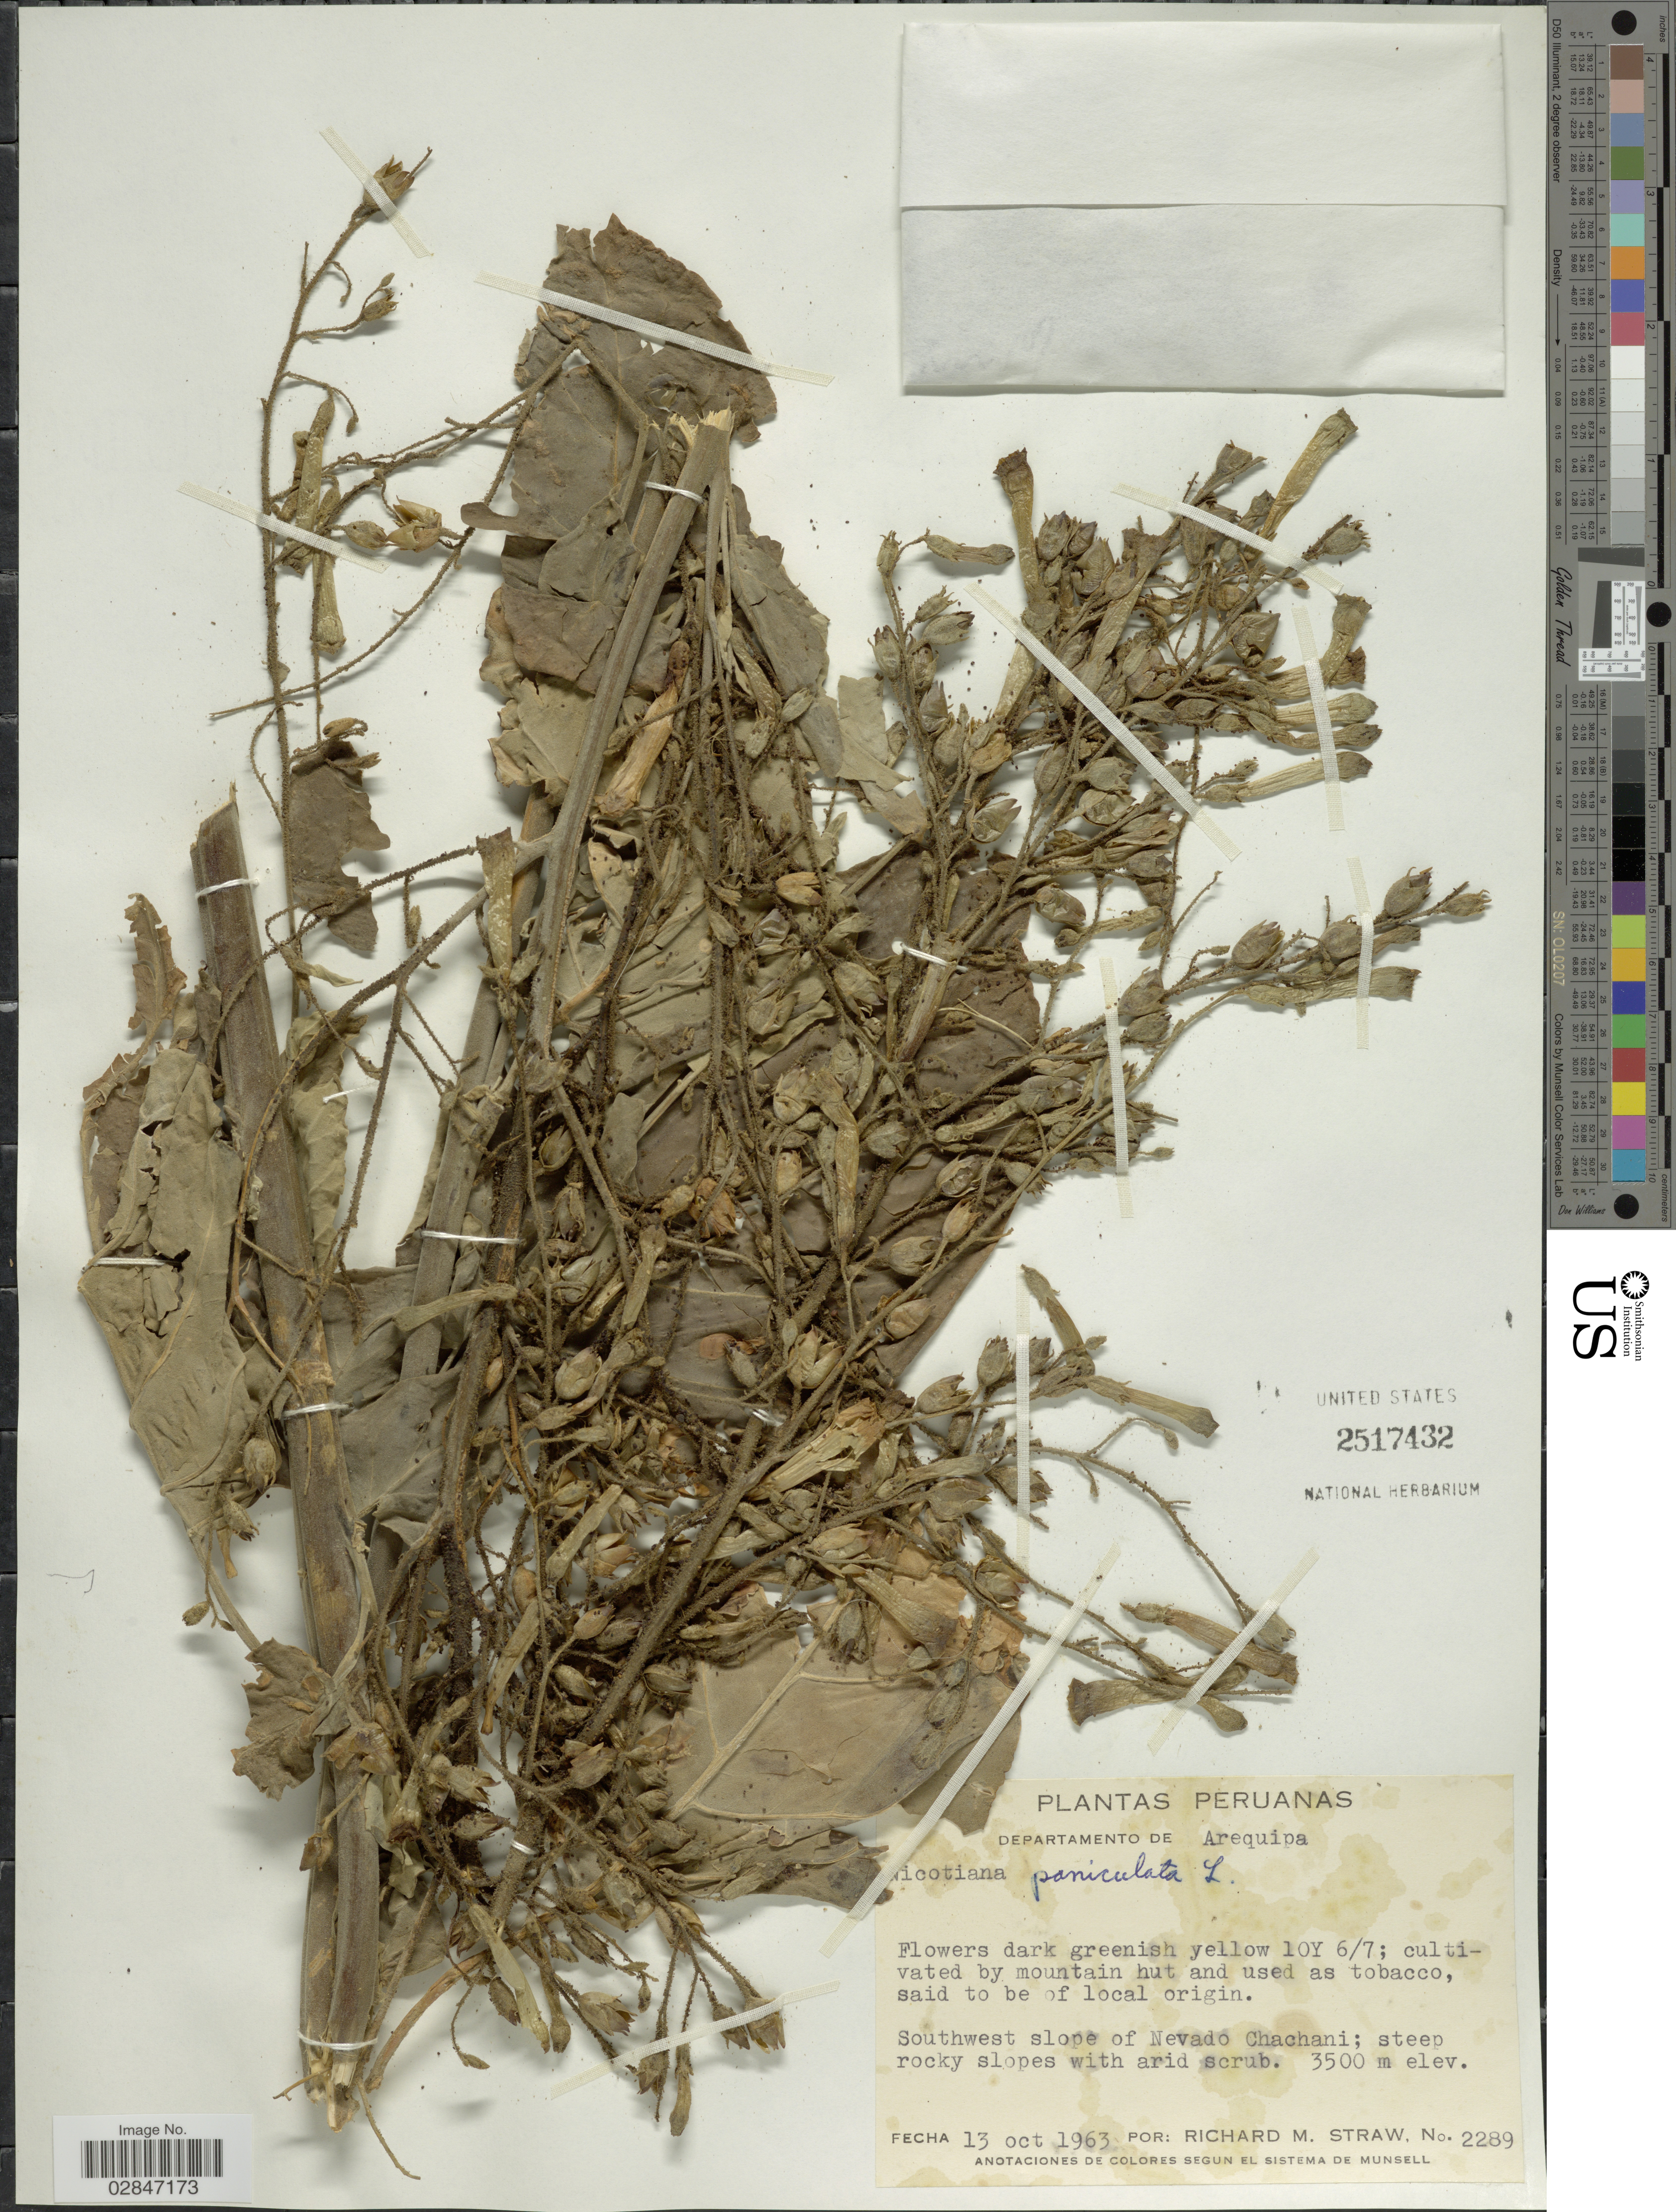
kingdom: Plantae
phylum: Tracheophyta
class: Magnoliopsida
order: Solanales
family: Solanaceae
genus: Nicotiana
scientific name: Nicotiana paniculata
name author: L.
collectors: R. M. Straw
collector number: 2289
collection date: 1963-10-13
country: Peru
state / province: Arequipa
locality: Departamento de Arequipa, Southwest slope of Nevado Chachani.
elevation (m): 3500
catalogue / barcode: US 2517432